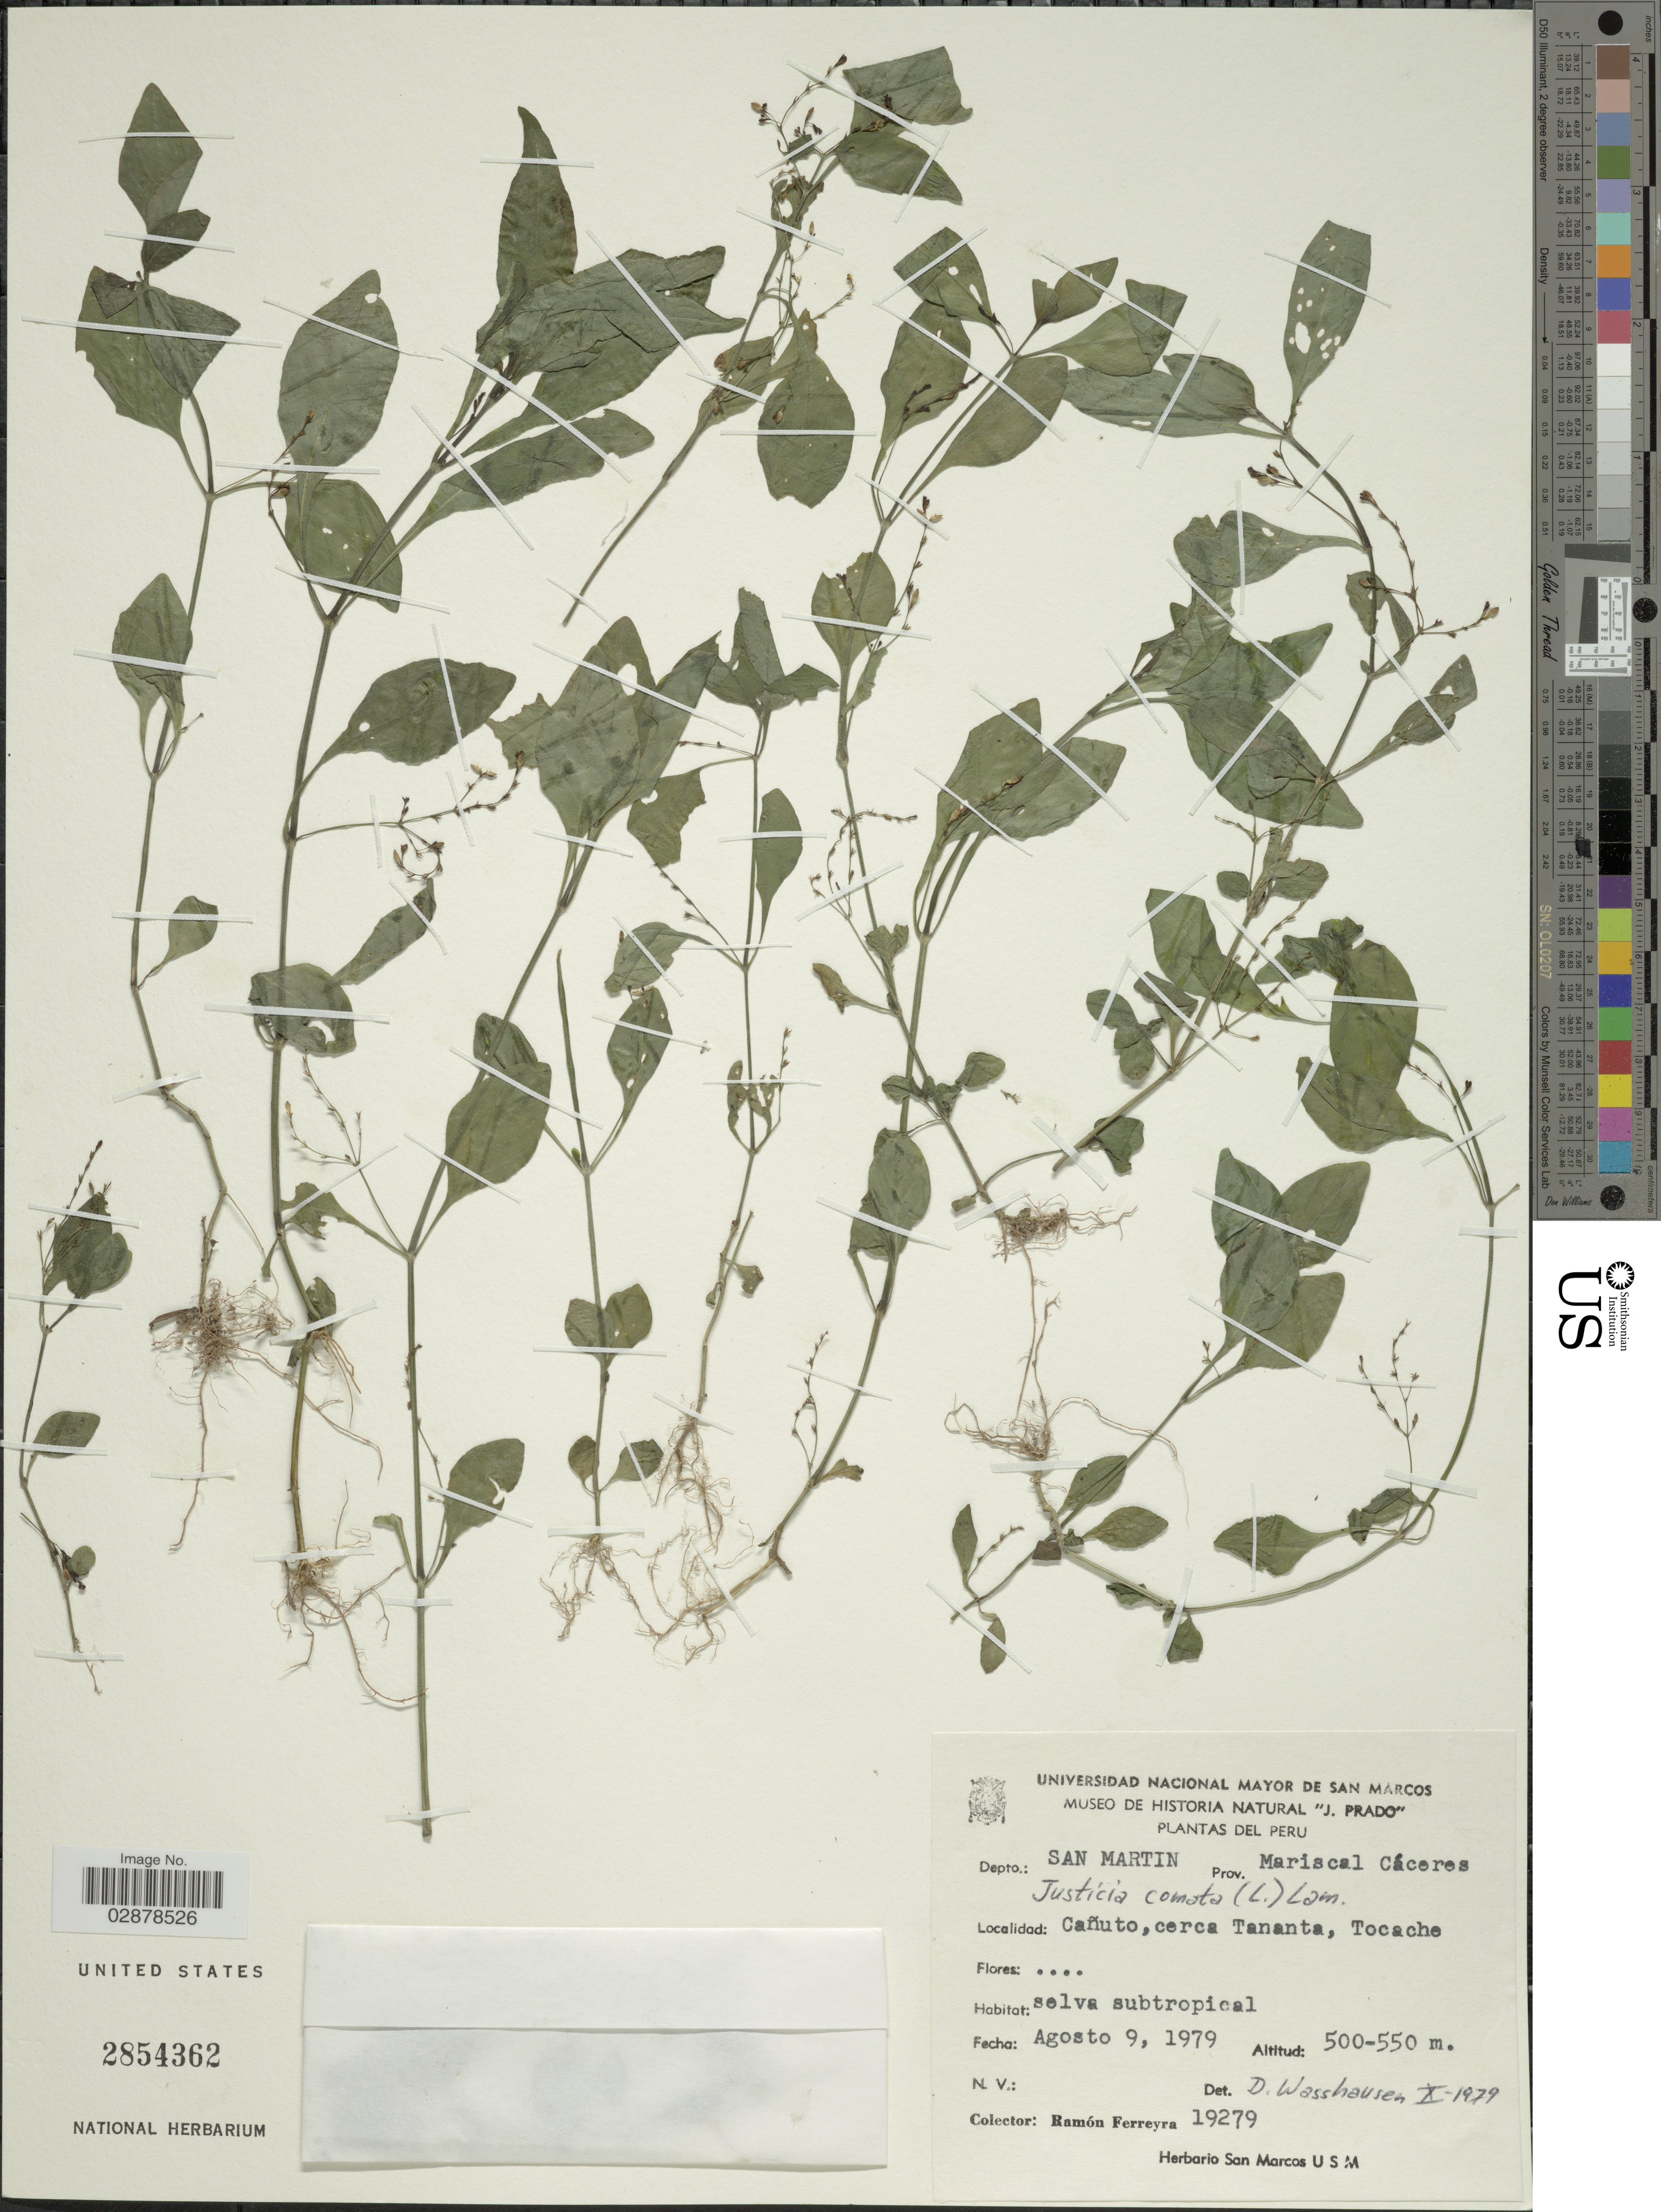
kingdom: Plantae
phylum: Tracheophyta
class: Magnoliopsida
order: Lamiales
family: Acanthaceae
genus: Justicia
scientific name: Justicia comata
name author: (L.) Lam.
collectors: R. A. Ferreyra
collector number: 19279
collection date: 1979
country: Peru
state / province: San Martín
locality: Depto. San Martin, Prov. Mariscal Cáceres. Cañuto, cerca Tananta, Tocache.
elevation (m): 500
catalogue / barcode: US 2854362